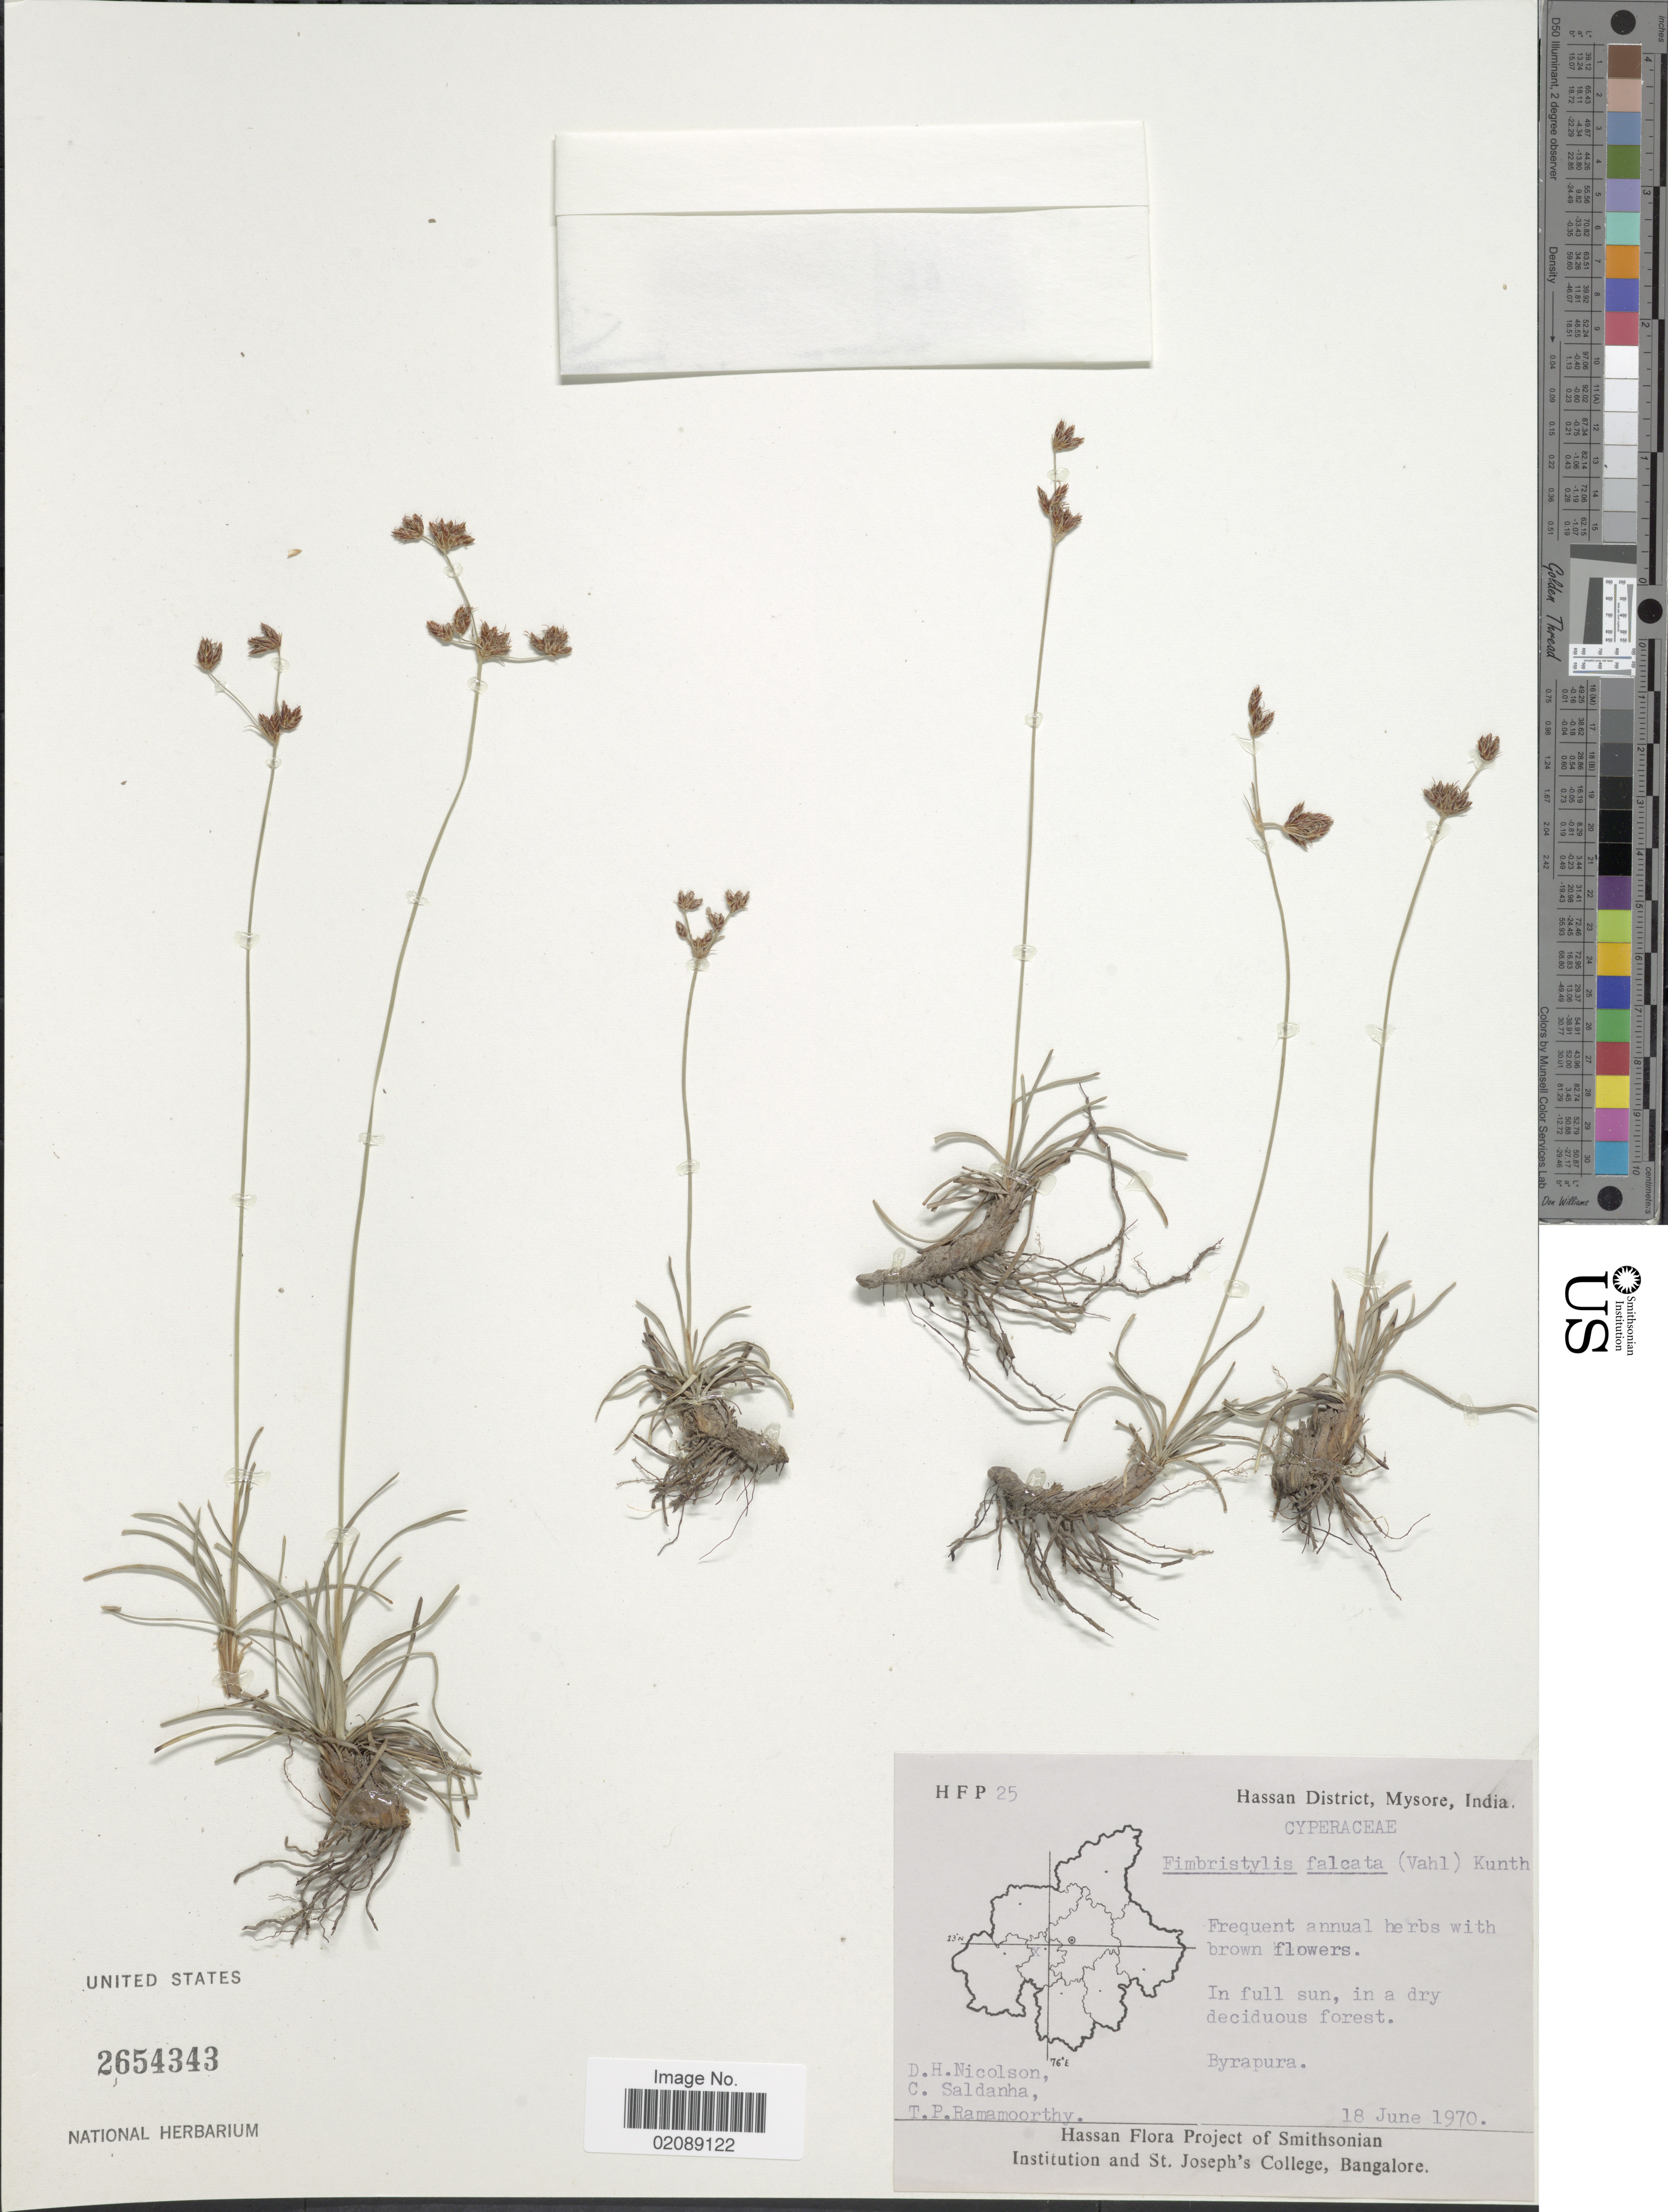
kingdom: Plantae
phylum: Tracheophyta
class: Liliopsida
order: Poales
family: Cyperaceae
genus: Fimbristylis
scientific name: Fimbristylis falcata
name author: (Vahl) Kunth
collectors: D. H. Nicolson, C. J. Saldanha & T. P. Ramamoorthy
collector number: H F P 25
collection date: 1970-06-18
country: India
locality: Hassan District, Mysore, In full sun, in a dry deciduous forest, Byrapura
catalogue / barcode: US 2654343